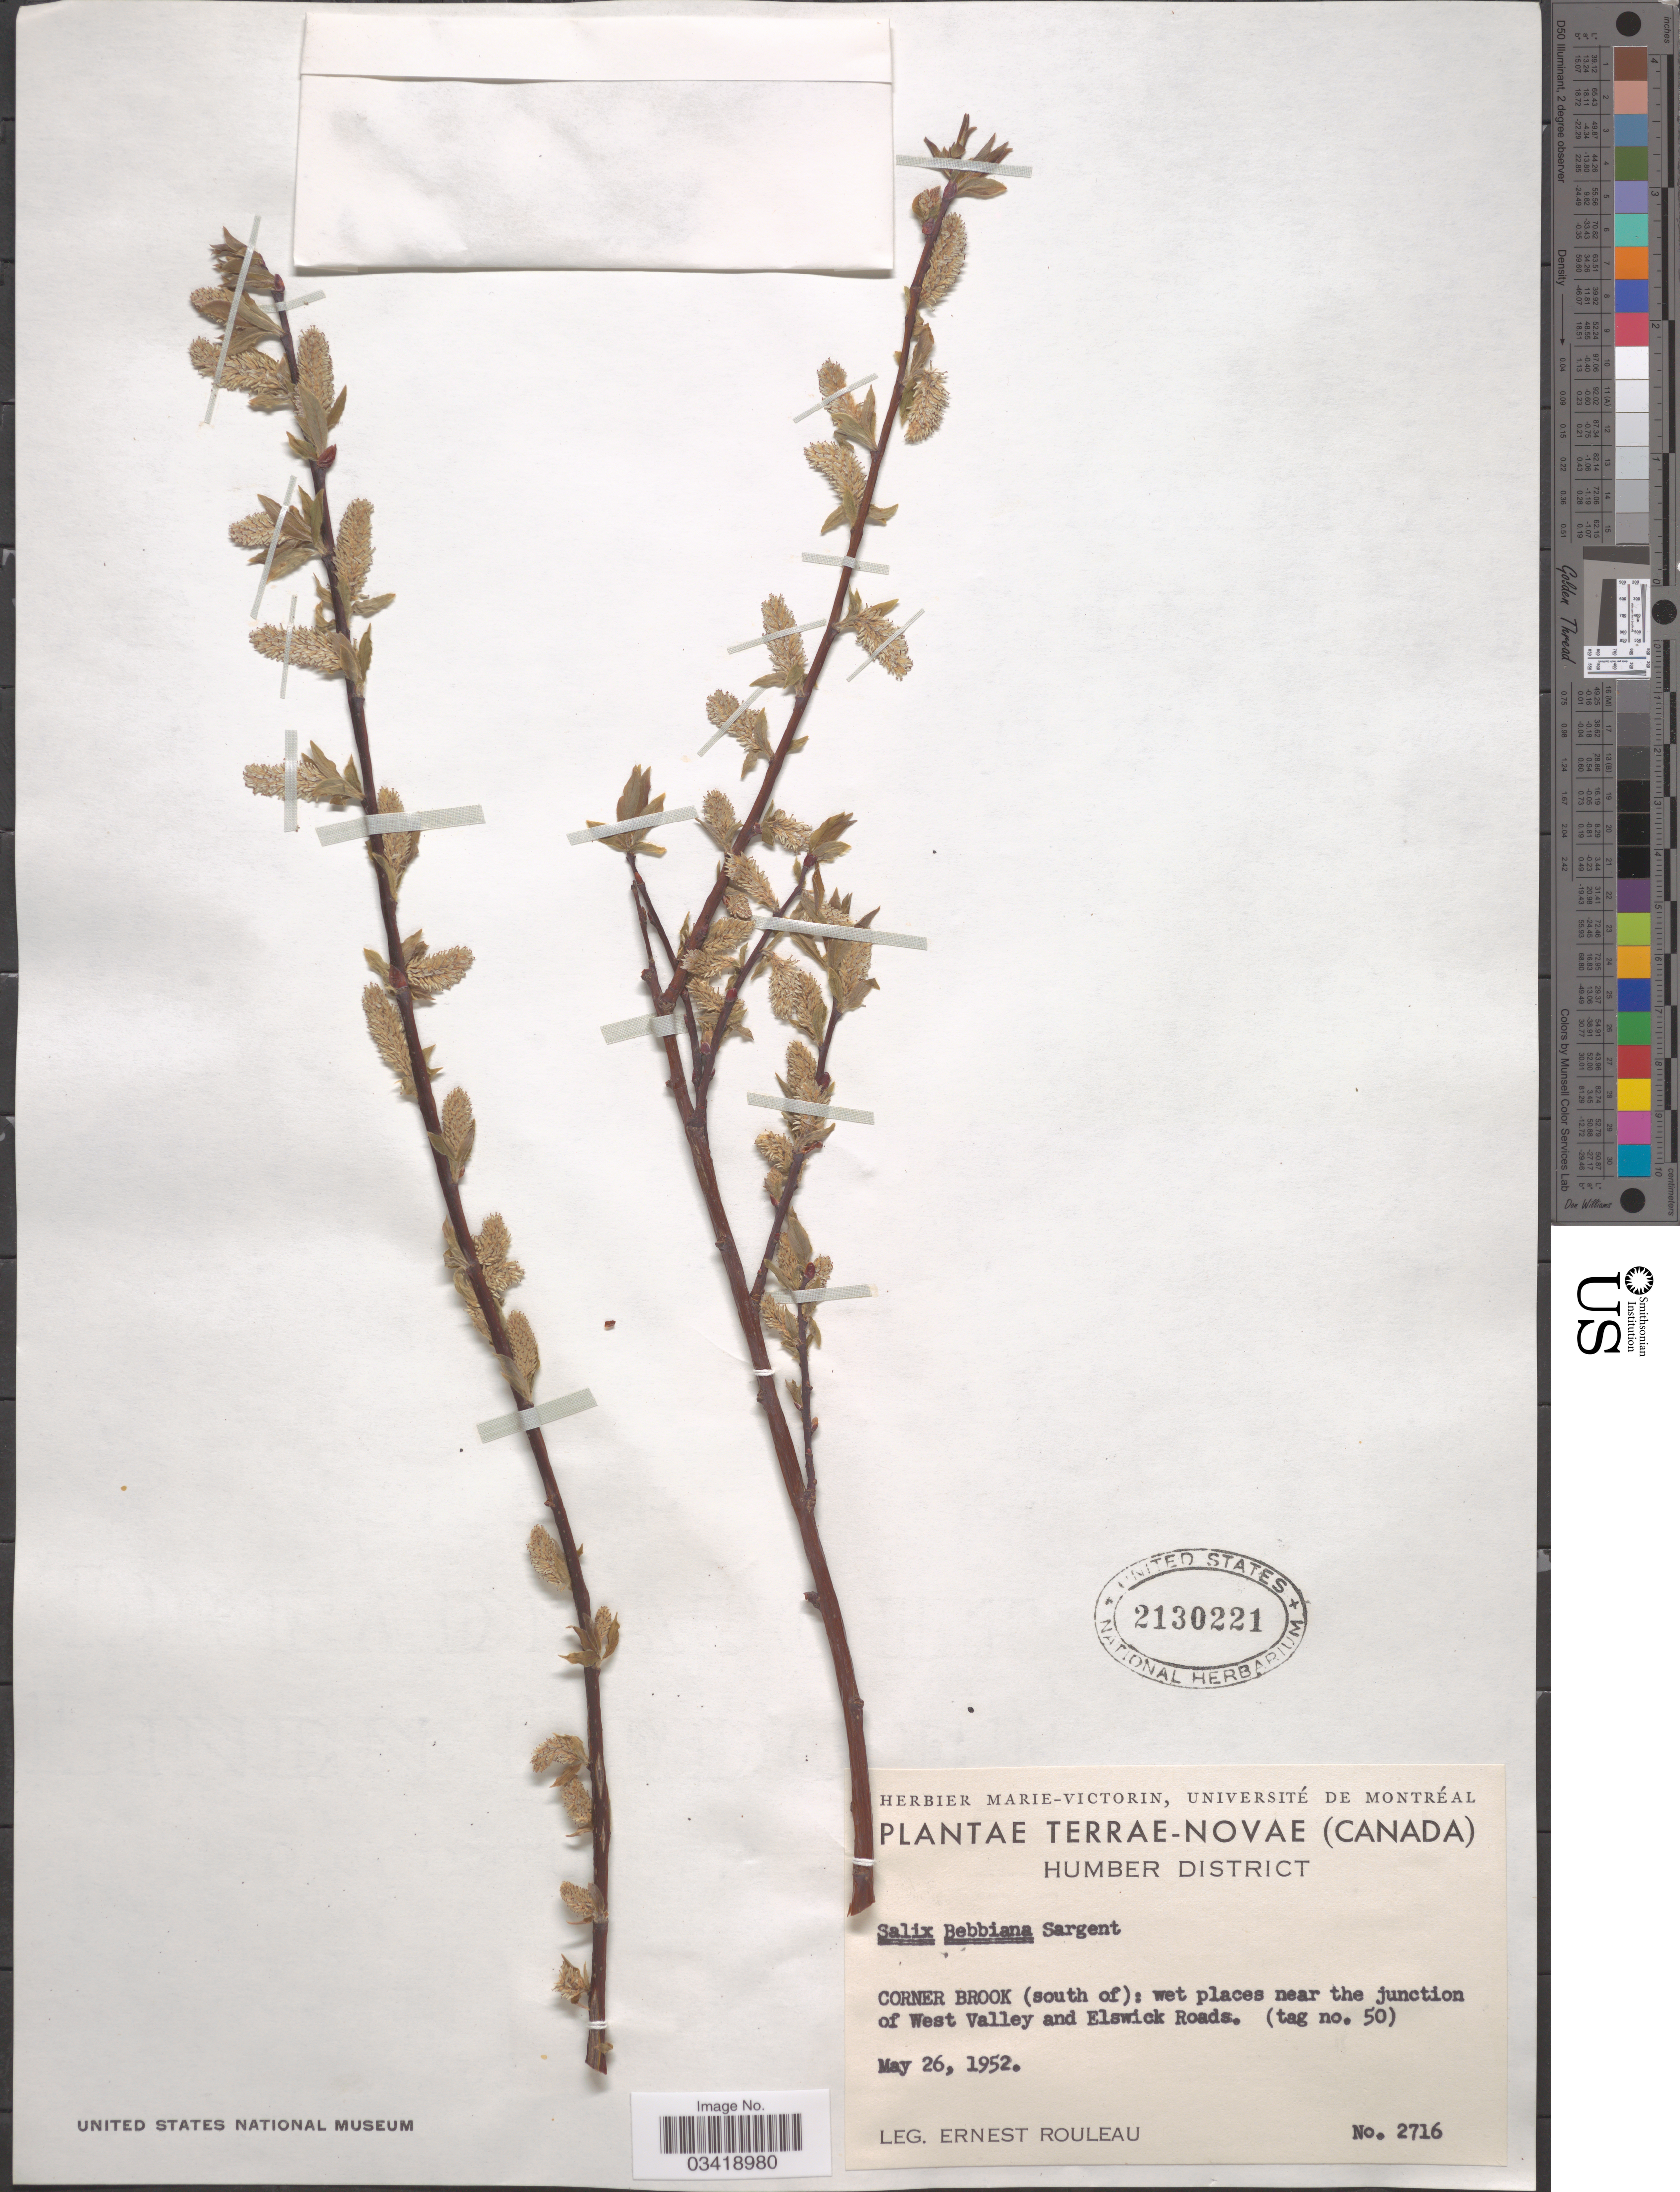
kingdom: Plantae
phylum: Tracheophyta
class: Magnoliopsida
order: Malpighiales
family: Salicaceae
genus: Salix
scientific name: Salix bebbiana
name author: Sarg.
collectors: E. Rouleau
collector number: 2716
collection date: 1952-05-26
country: Canada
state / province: Newfoundland and Labrador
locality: Terrae-Novae. Humber District. Corner Brook (south of): wet places near the junction of West Valley and Elswick Roads.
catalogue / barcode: US 2130221